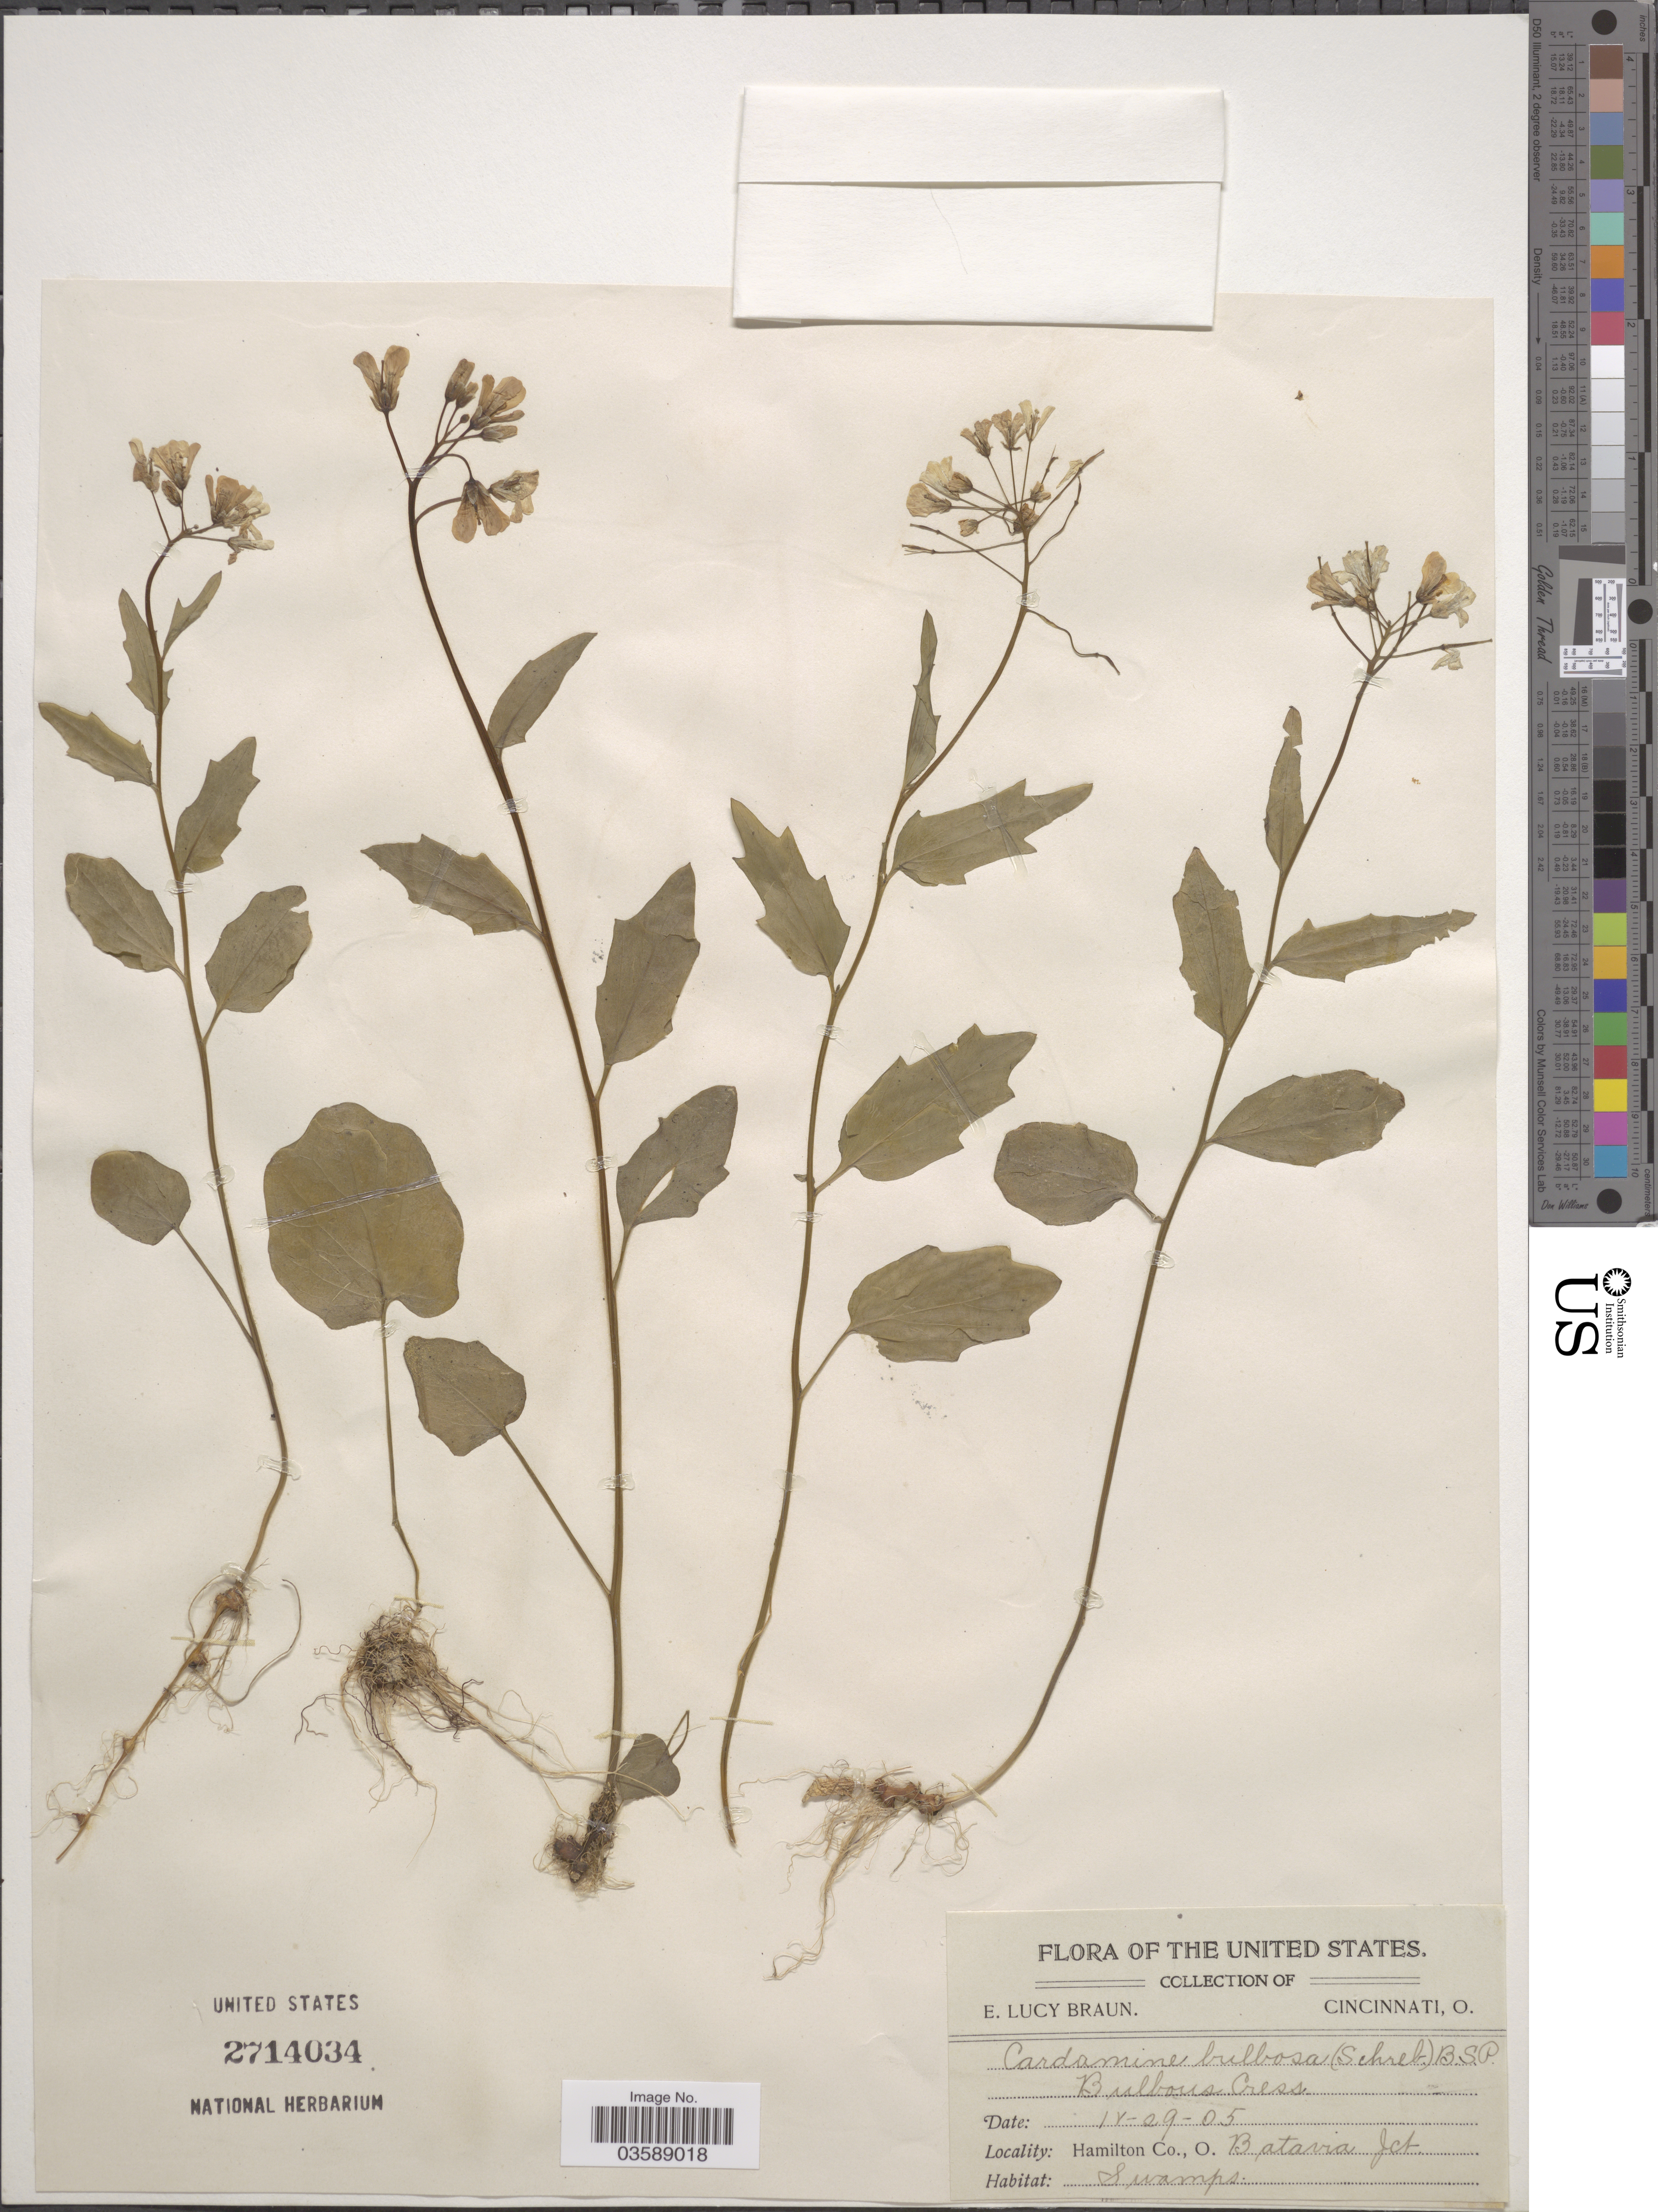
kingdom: Plantae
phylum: Tracheophyta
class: Magnoliopsida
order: Brassicales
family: Brassicaceae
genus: Cardamine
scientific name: Cardamine bulbosa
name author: (Schreb. ex Muhl.) Britton et al.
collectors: E. L. Braun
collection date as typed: Transcribed d/m/y: 29/4/5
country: United States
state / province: Ohio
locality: Hamilton Co. Batavia Jct.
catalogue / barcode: US 2714034